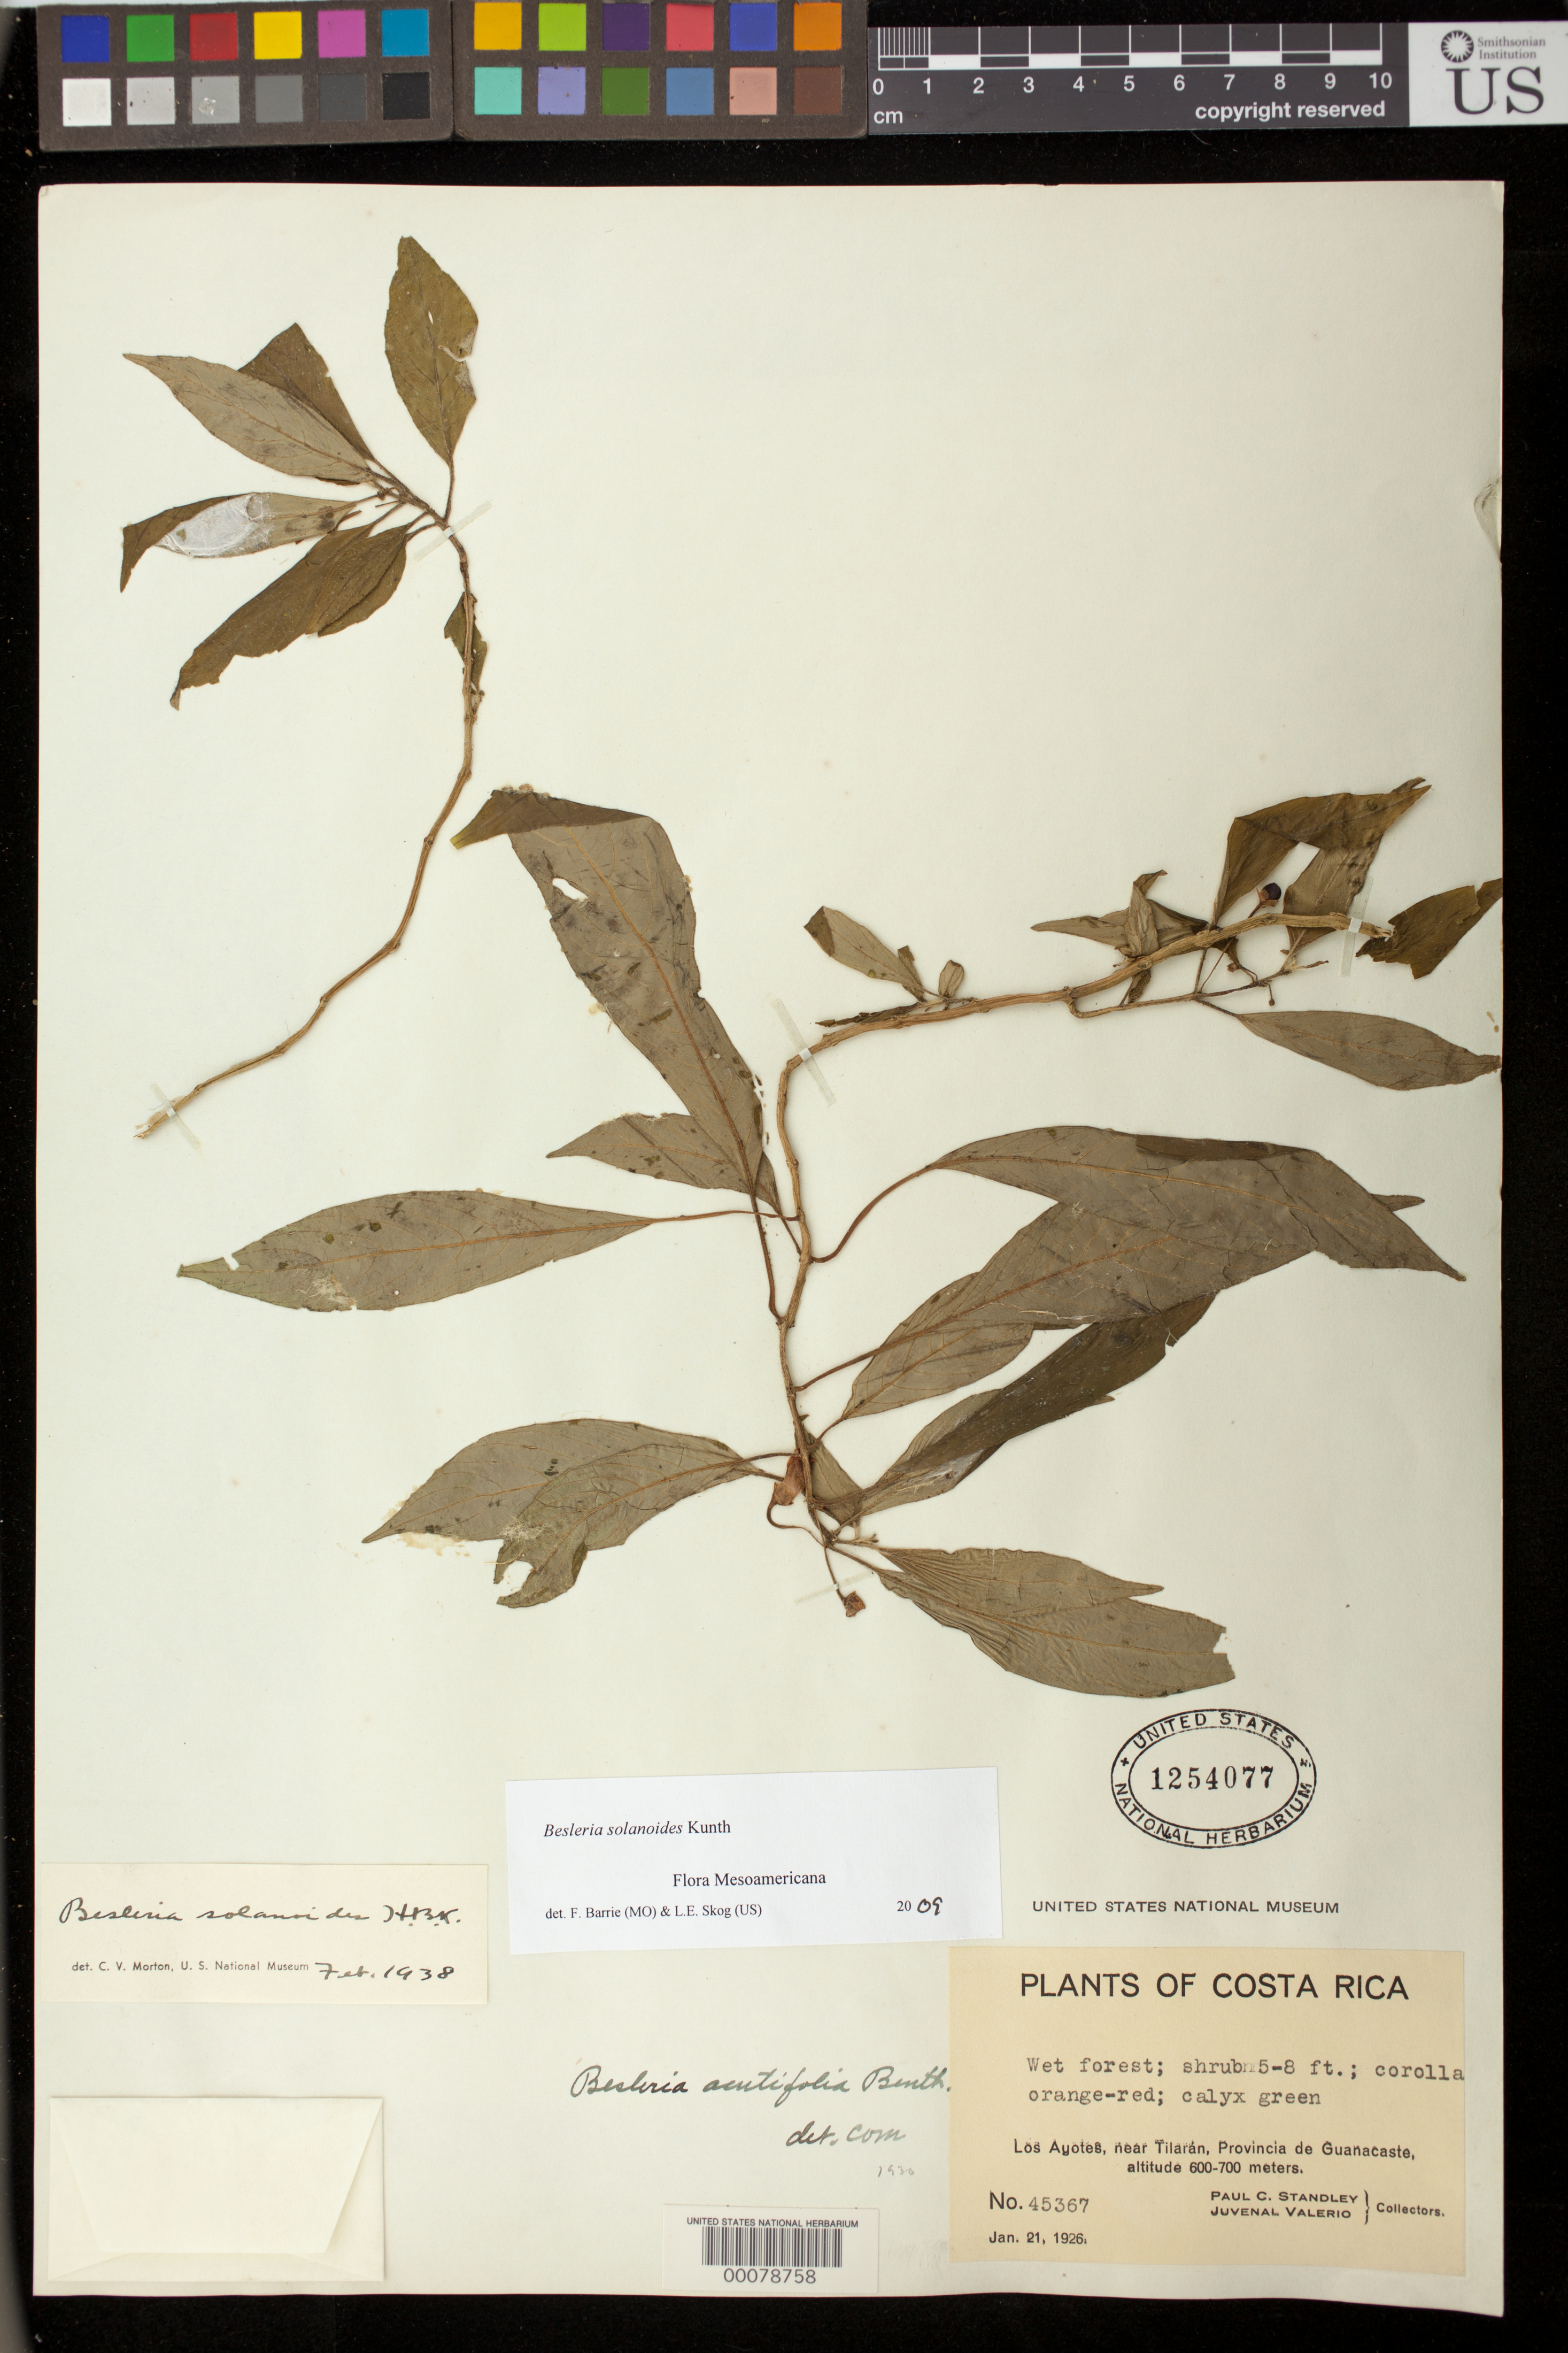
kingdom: Plantae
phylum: Tracheophyta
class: Magnoliopsida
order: Lamiales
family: Gesneriaceae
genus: Besleria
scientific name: Besleria solanoides var. solanoides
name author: Kunth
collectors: P. C. Standley & J. Valerio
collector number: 45367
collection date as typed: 21 Jan 1926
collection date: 1926-01-21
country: Costa Rica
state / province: Guanacaste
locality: Los Ayotes, near Tilaran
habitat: Wet forest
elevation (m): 600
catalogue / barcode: US 1254077